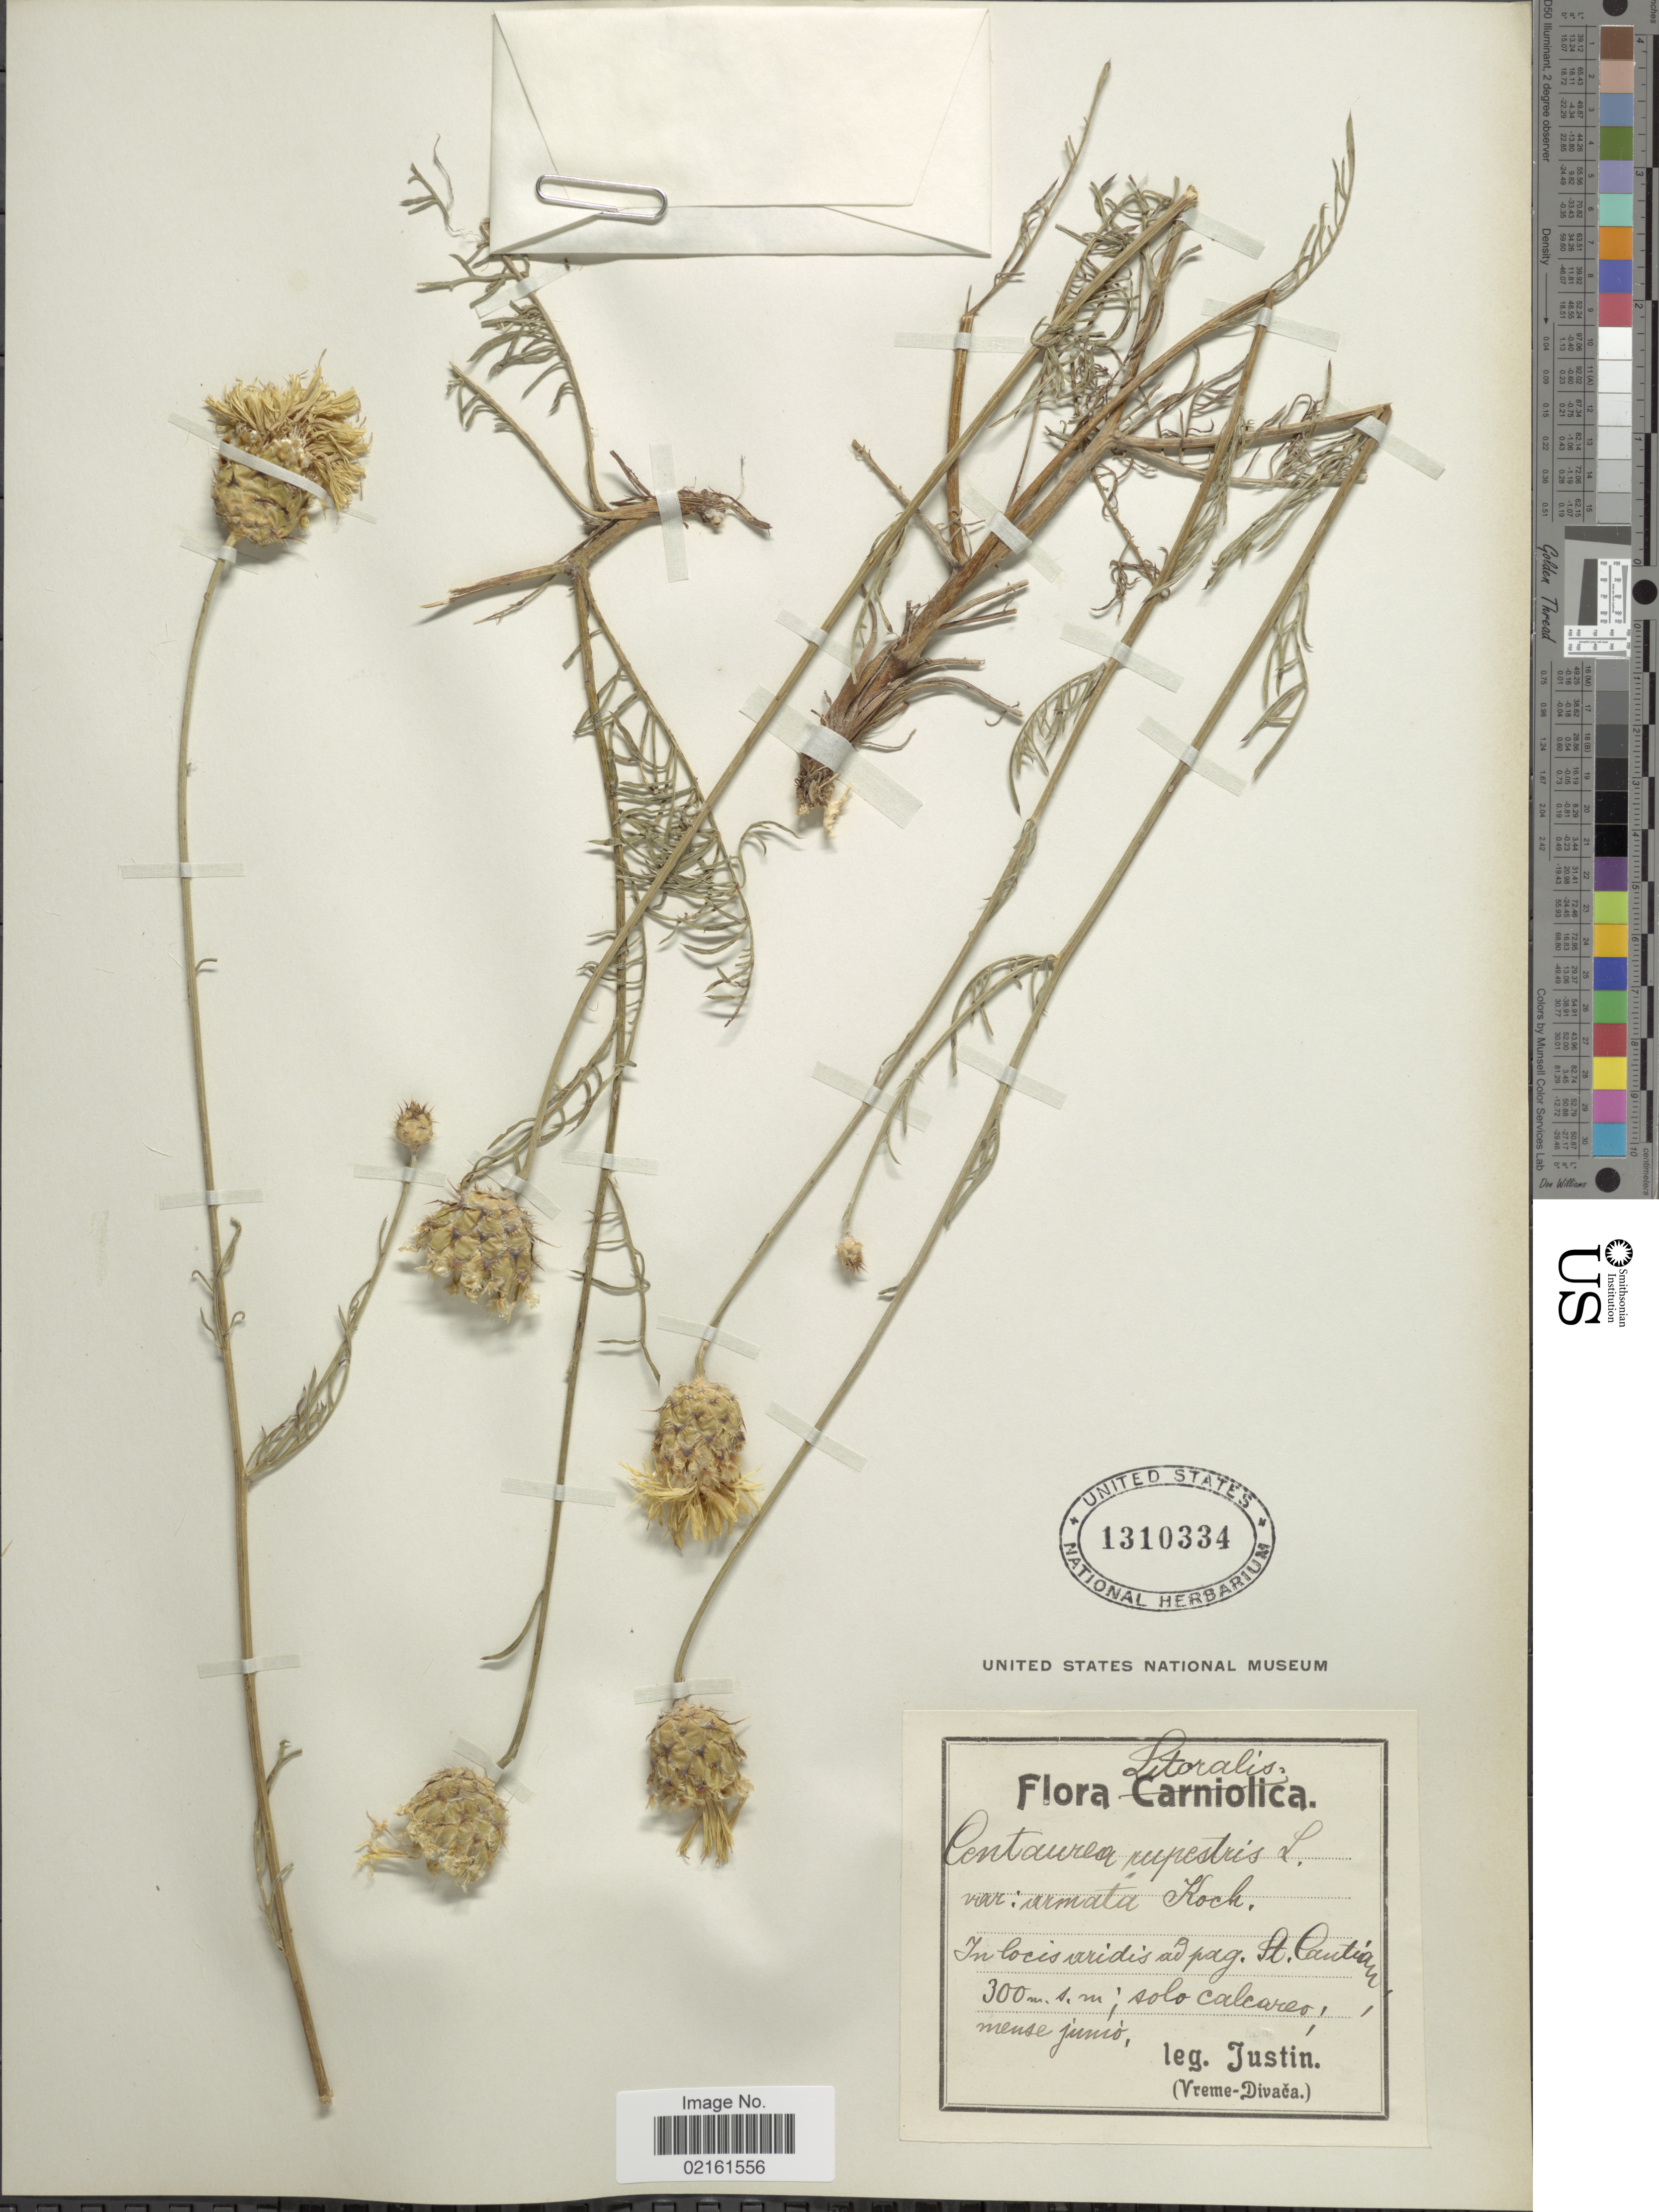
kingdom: Plantae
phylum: Tracheophyta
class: Magnoliopsida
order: Asterales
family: Asteraceae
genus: Centaurea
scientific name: Centaurea rupestris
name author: L.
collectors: Justin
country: Equatorial Guinea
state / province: Litoral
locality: St. Cantiam [interpreted]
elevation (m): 300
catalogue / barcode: US 1310334